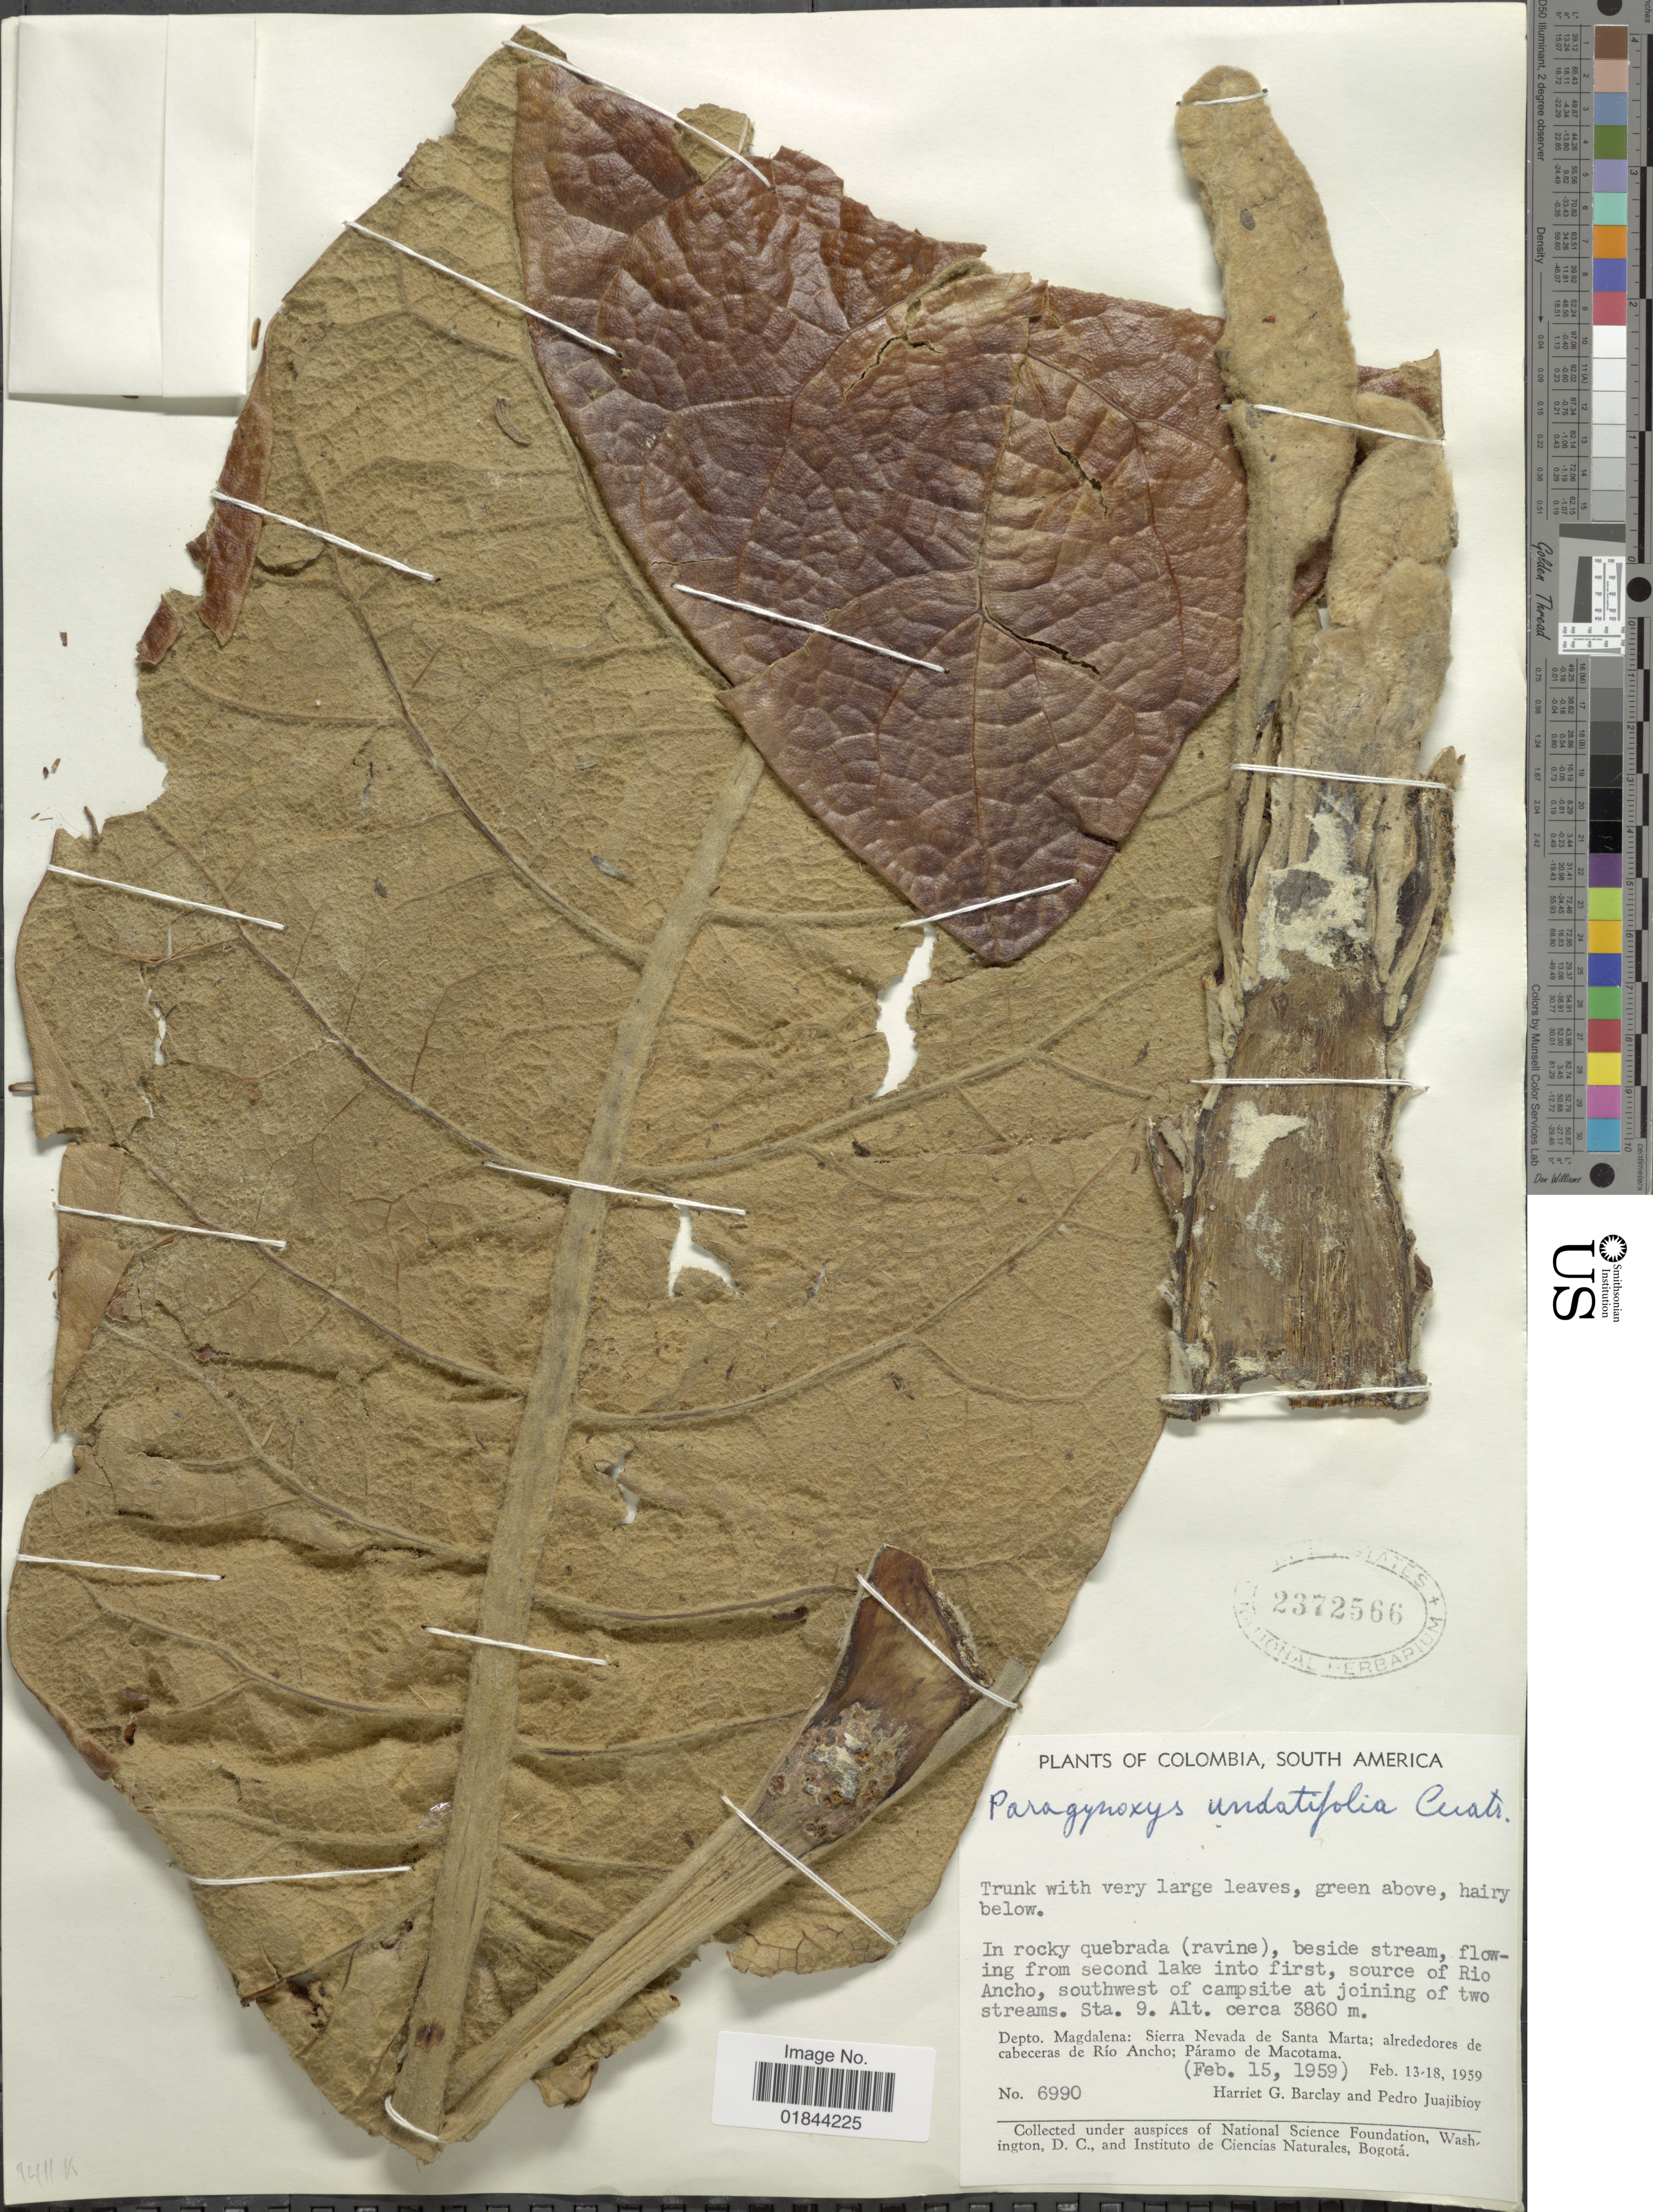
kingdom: Plantae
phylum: Tracheophyta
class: Magnoliopsida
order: Asterales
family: Asteraceae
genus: Paragynoxys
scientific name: Paragynoxys undatifolia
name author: Cuatrec.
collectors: H. G. Barclay & P. Juajibioy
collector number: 6990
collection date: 1959-02-15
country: Colombia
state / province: Magdalena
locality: Sierra Nevada de Santa Marta: alrededores de cabecceras de Rio Ancho; Paramo de Macotama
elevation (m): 3860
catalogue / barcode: US 2372566